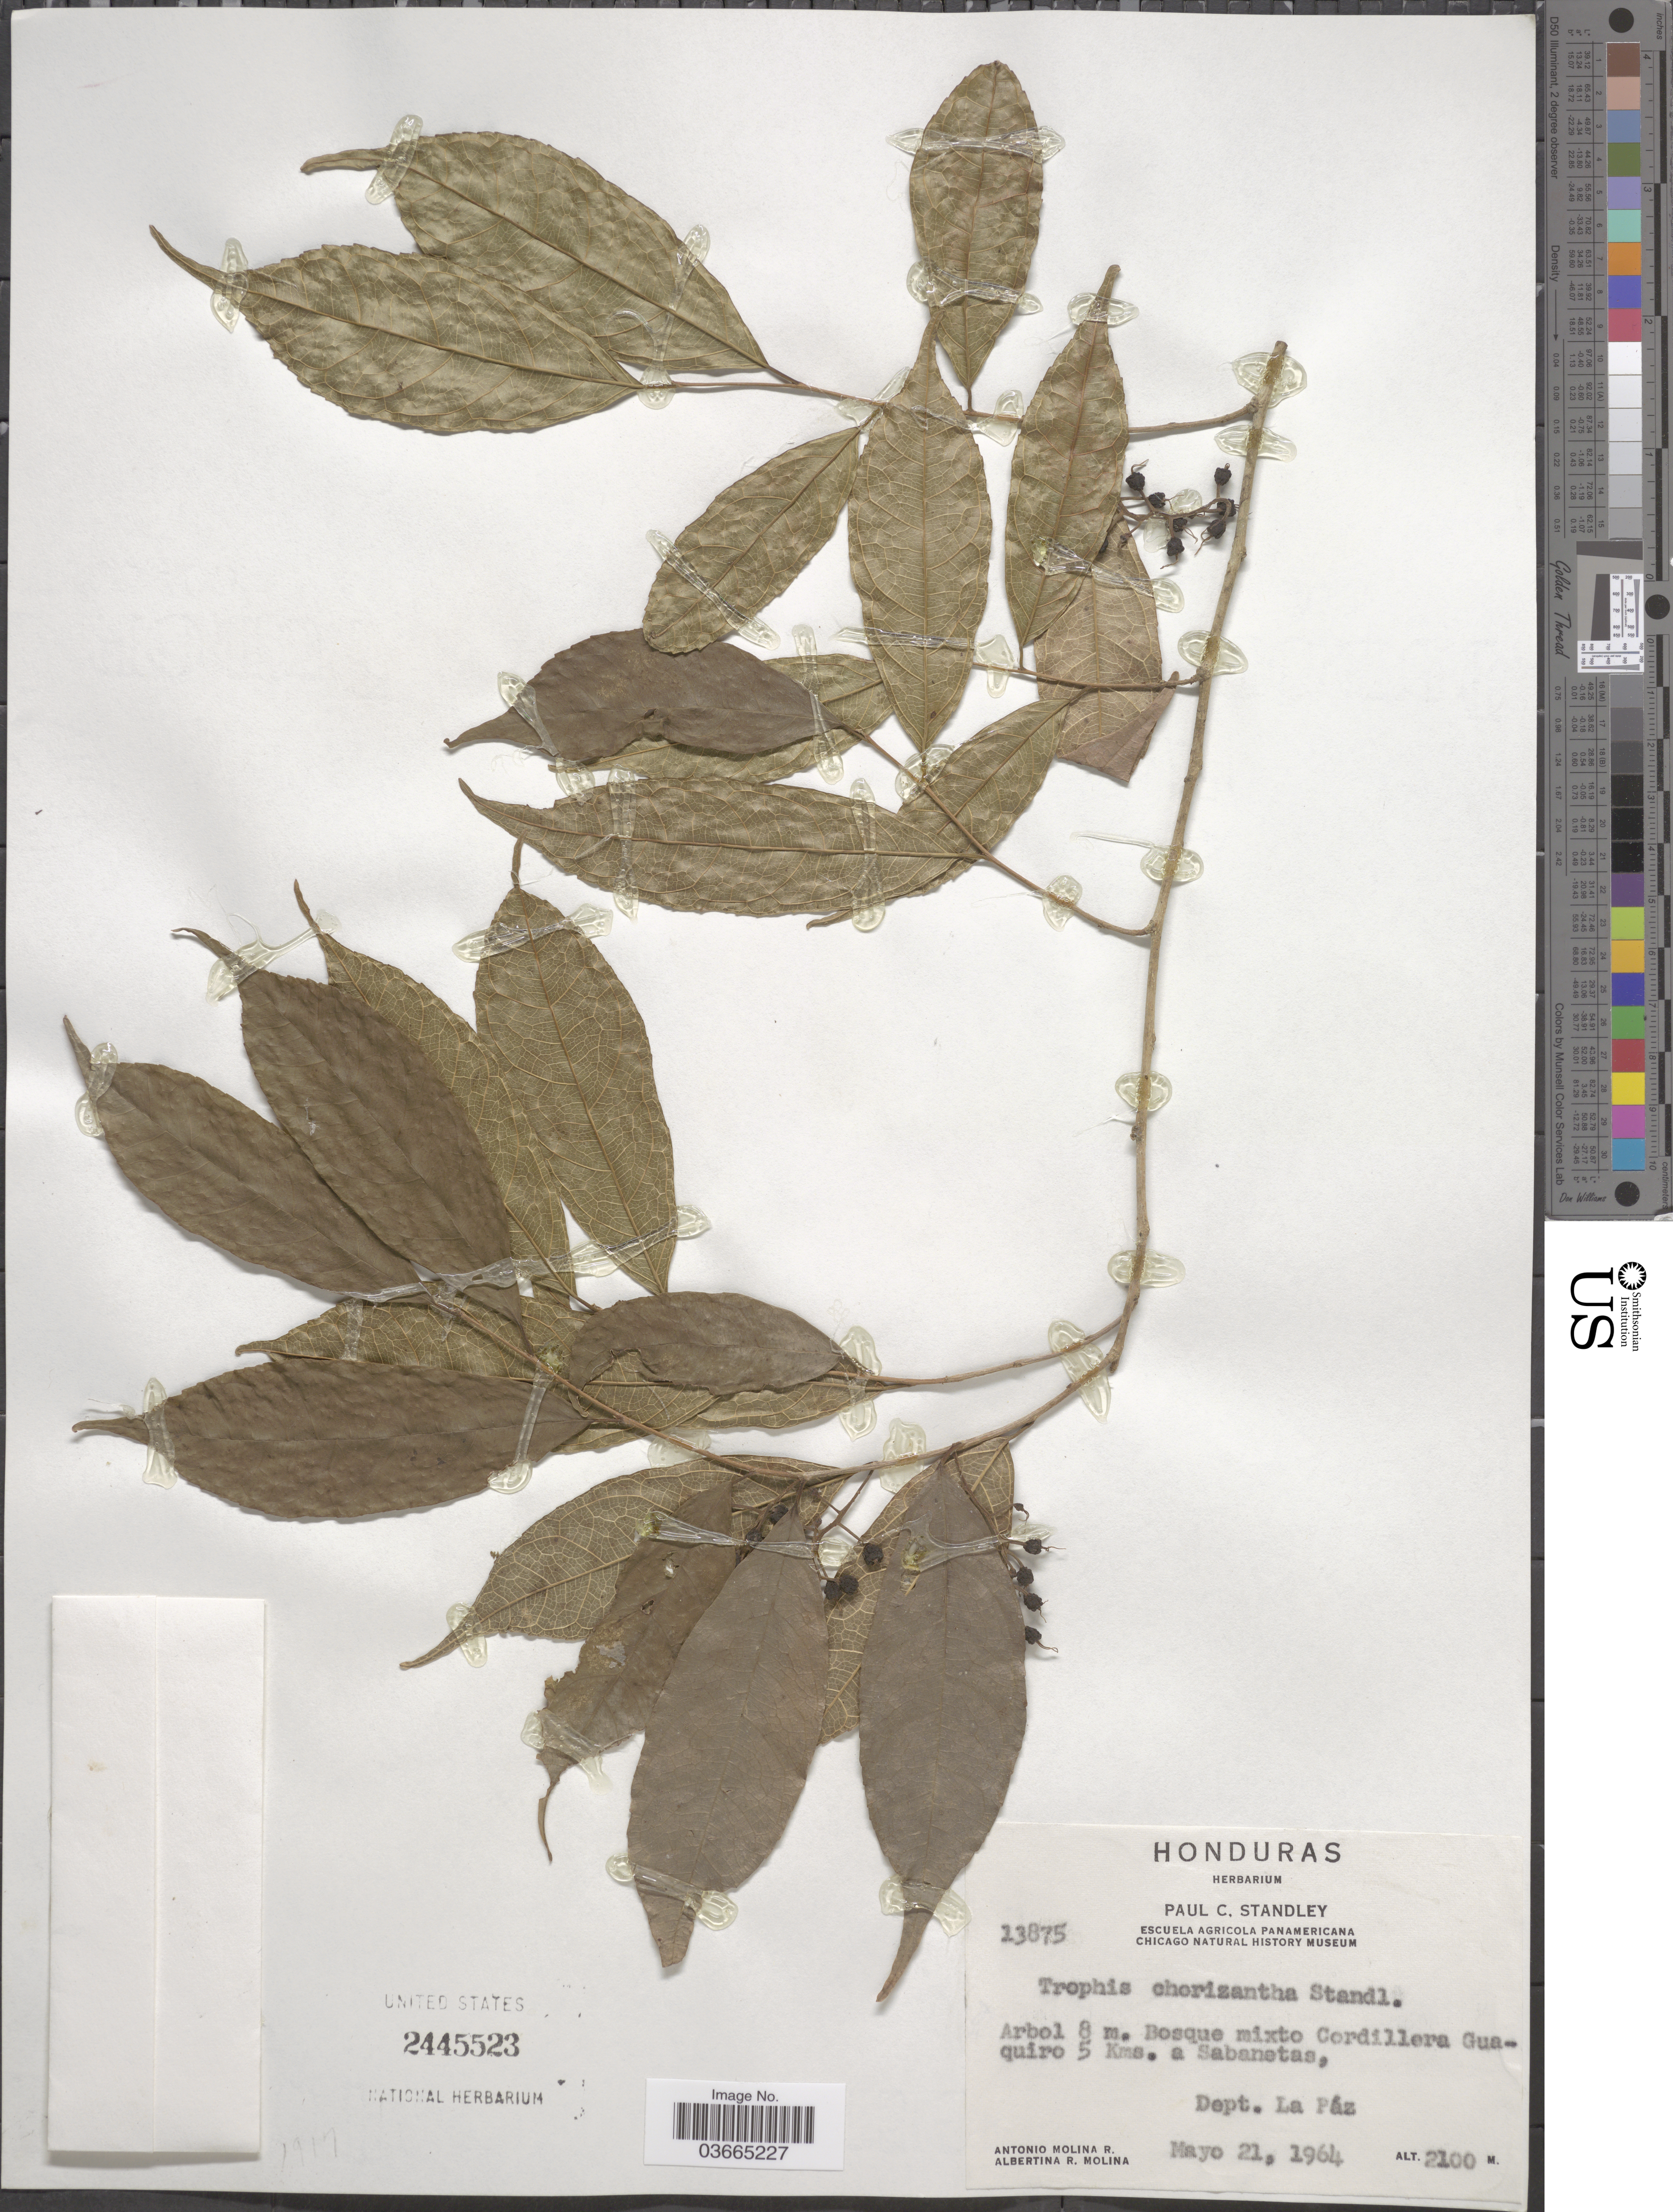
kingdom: Plantae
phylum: Tracheophyta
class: Magnoliopsida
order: Rosales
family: Moraceae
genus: Trophis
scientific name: Trophis mexicana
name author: (Liebm.) Bureau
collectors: A. Molina R. & A. R. Molina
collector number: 13875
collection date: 1964-05-21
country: Honduras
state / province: La Paz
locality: Cordillera Guaquiro 5 Kms. a Sabanetas, Dept. La Páz.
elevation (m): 2100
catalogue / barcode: US 2445523